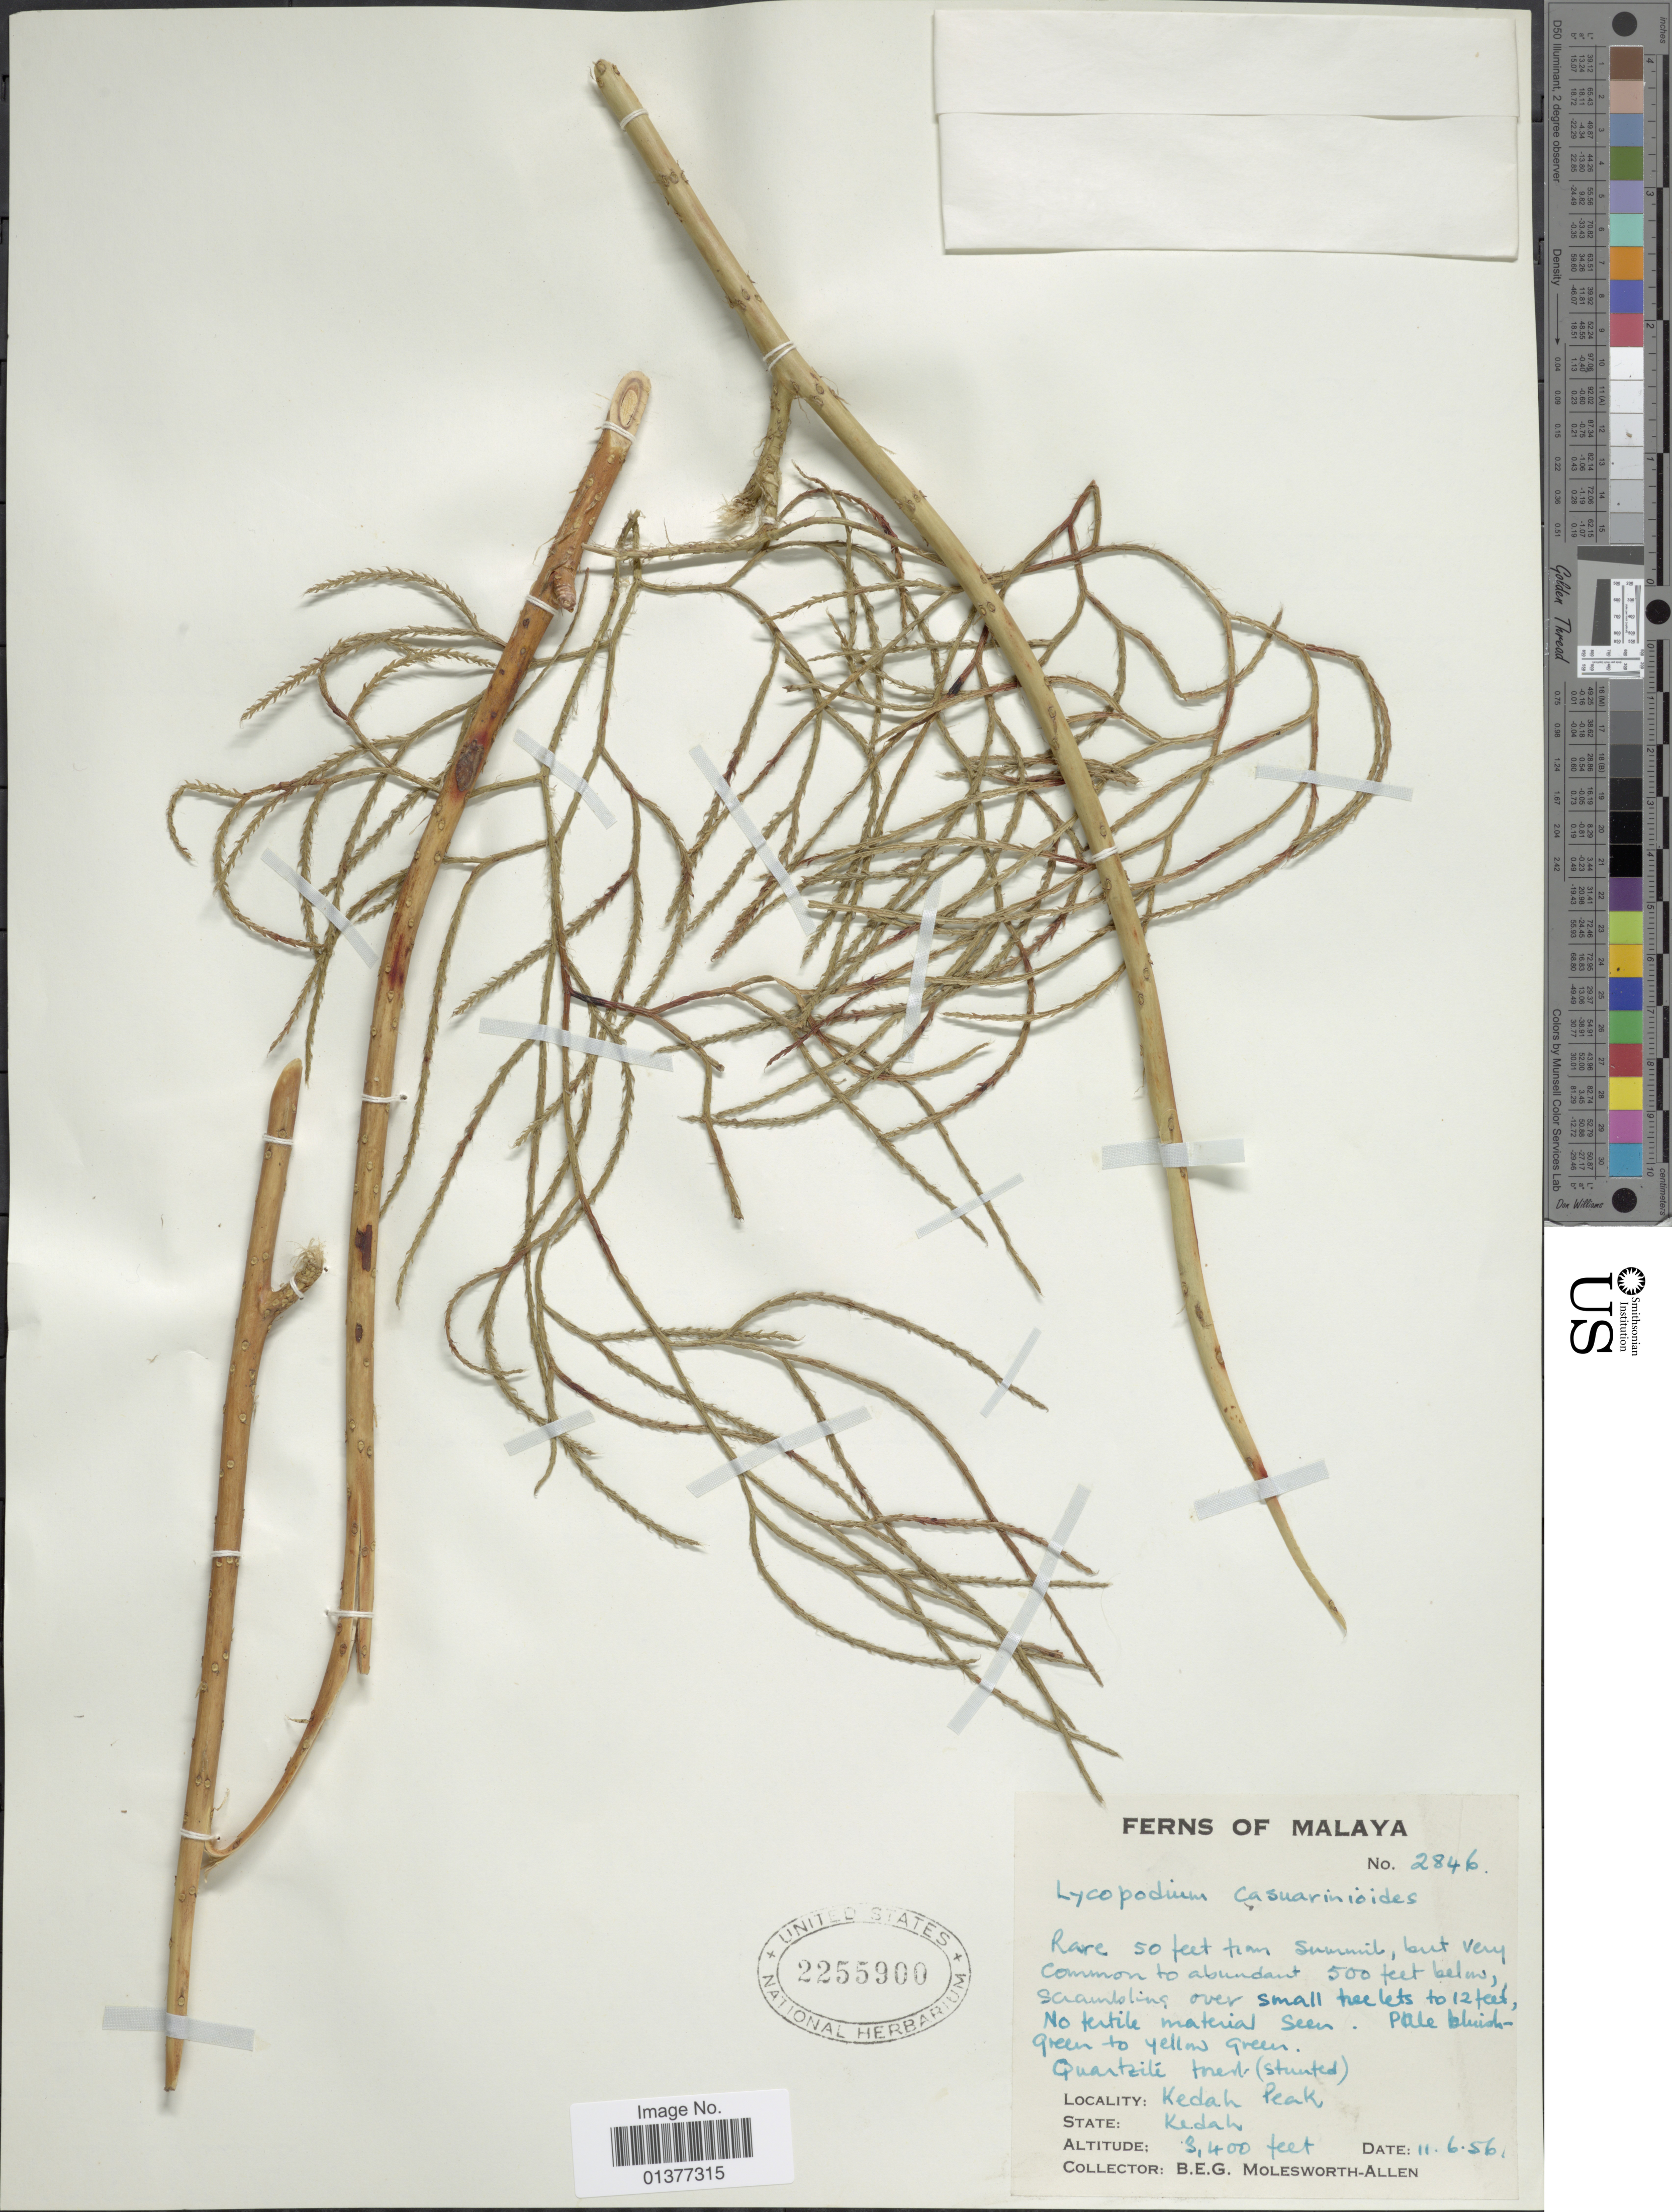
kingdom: Plantae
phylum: Tracheophyta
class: Lycopodiopsida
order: Lycopodiales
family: Lycopodiaceae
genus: Lycopodiastrum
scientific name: Lycopodiastrum casuarinoides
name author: (Spring) Holub ex R.D. Dixit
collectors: B. E. G. Molesworth-Allen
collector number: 2846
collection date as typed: Transcribed d/m/y: 11/6/56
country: Malaysia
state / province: Kedah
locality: Kedah peak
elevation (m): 1036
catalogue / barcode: US 2255900